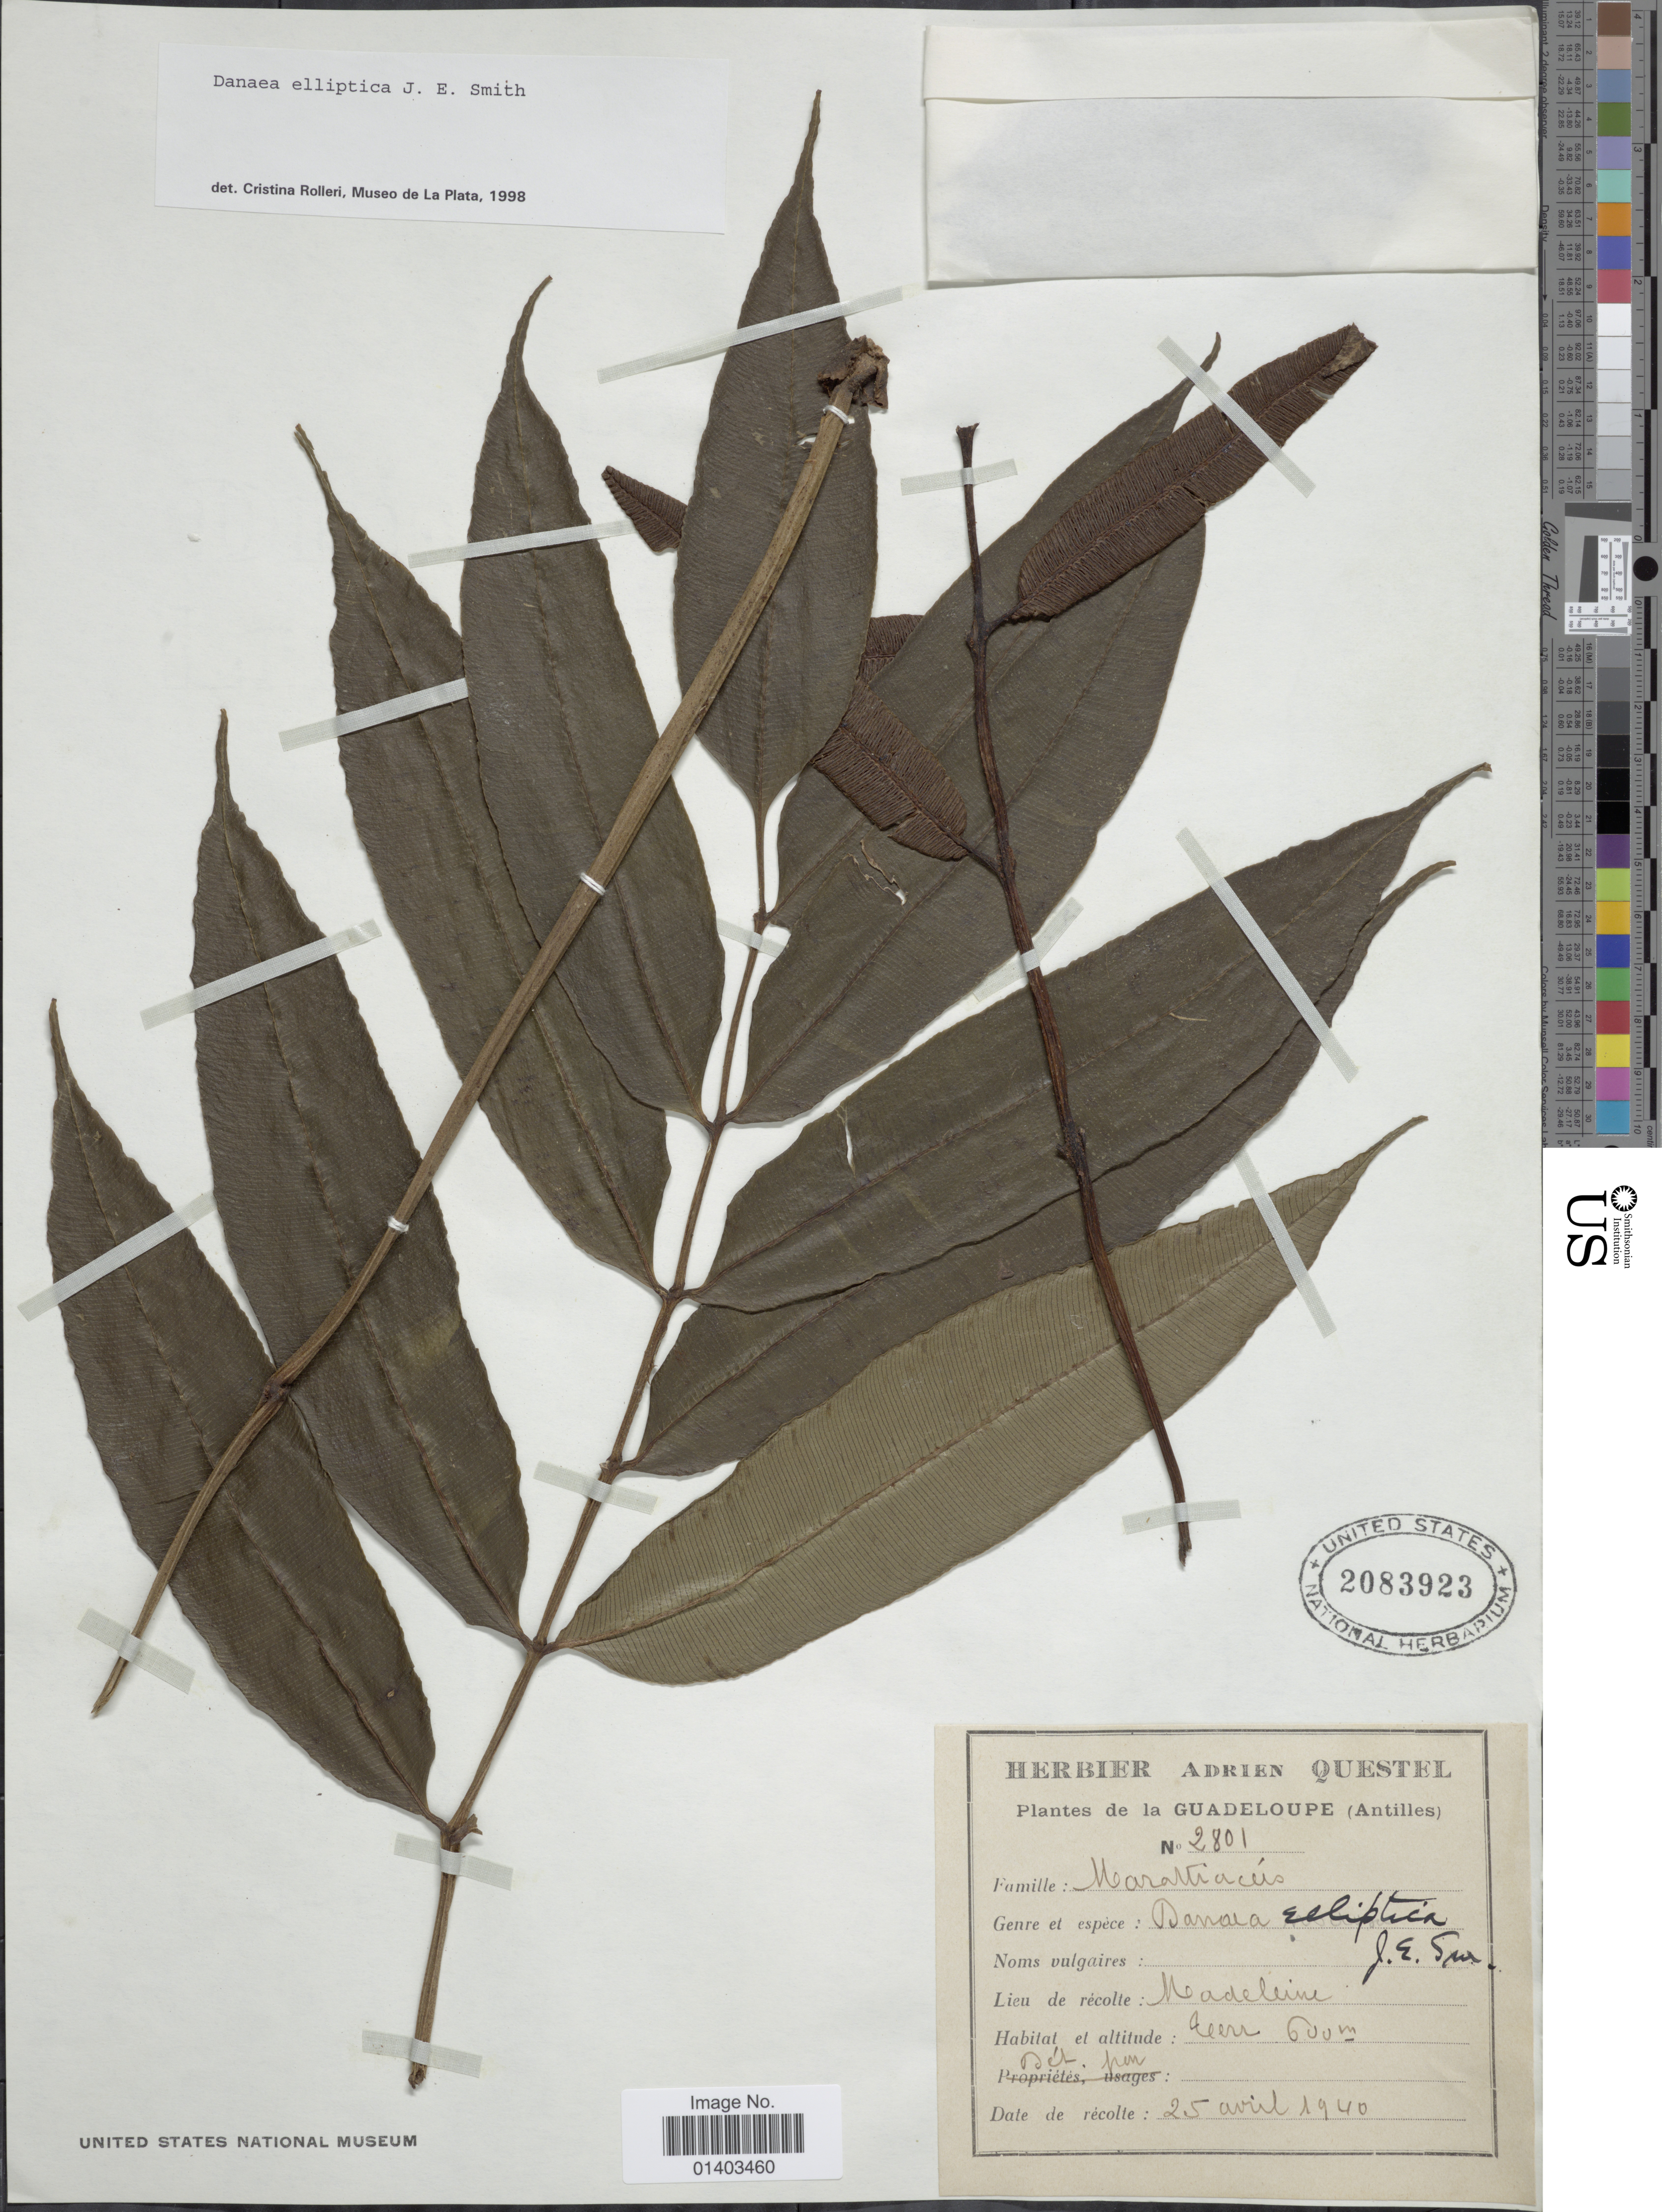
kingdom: Plantae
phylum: Tracheophyta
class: Polypodiopsida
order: Marattiales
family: Marattiaceae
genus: Danaea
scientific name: Danaea elliptica subsp. elliptica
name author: Sm.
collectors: ex herb. A. Questal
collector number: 2801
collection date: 1940-04-25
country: Guadeloupe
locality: Antilles, Madeleine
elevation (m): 600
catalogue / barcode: US 2083923